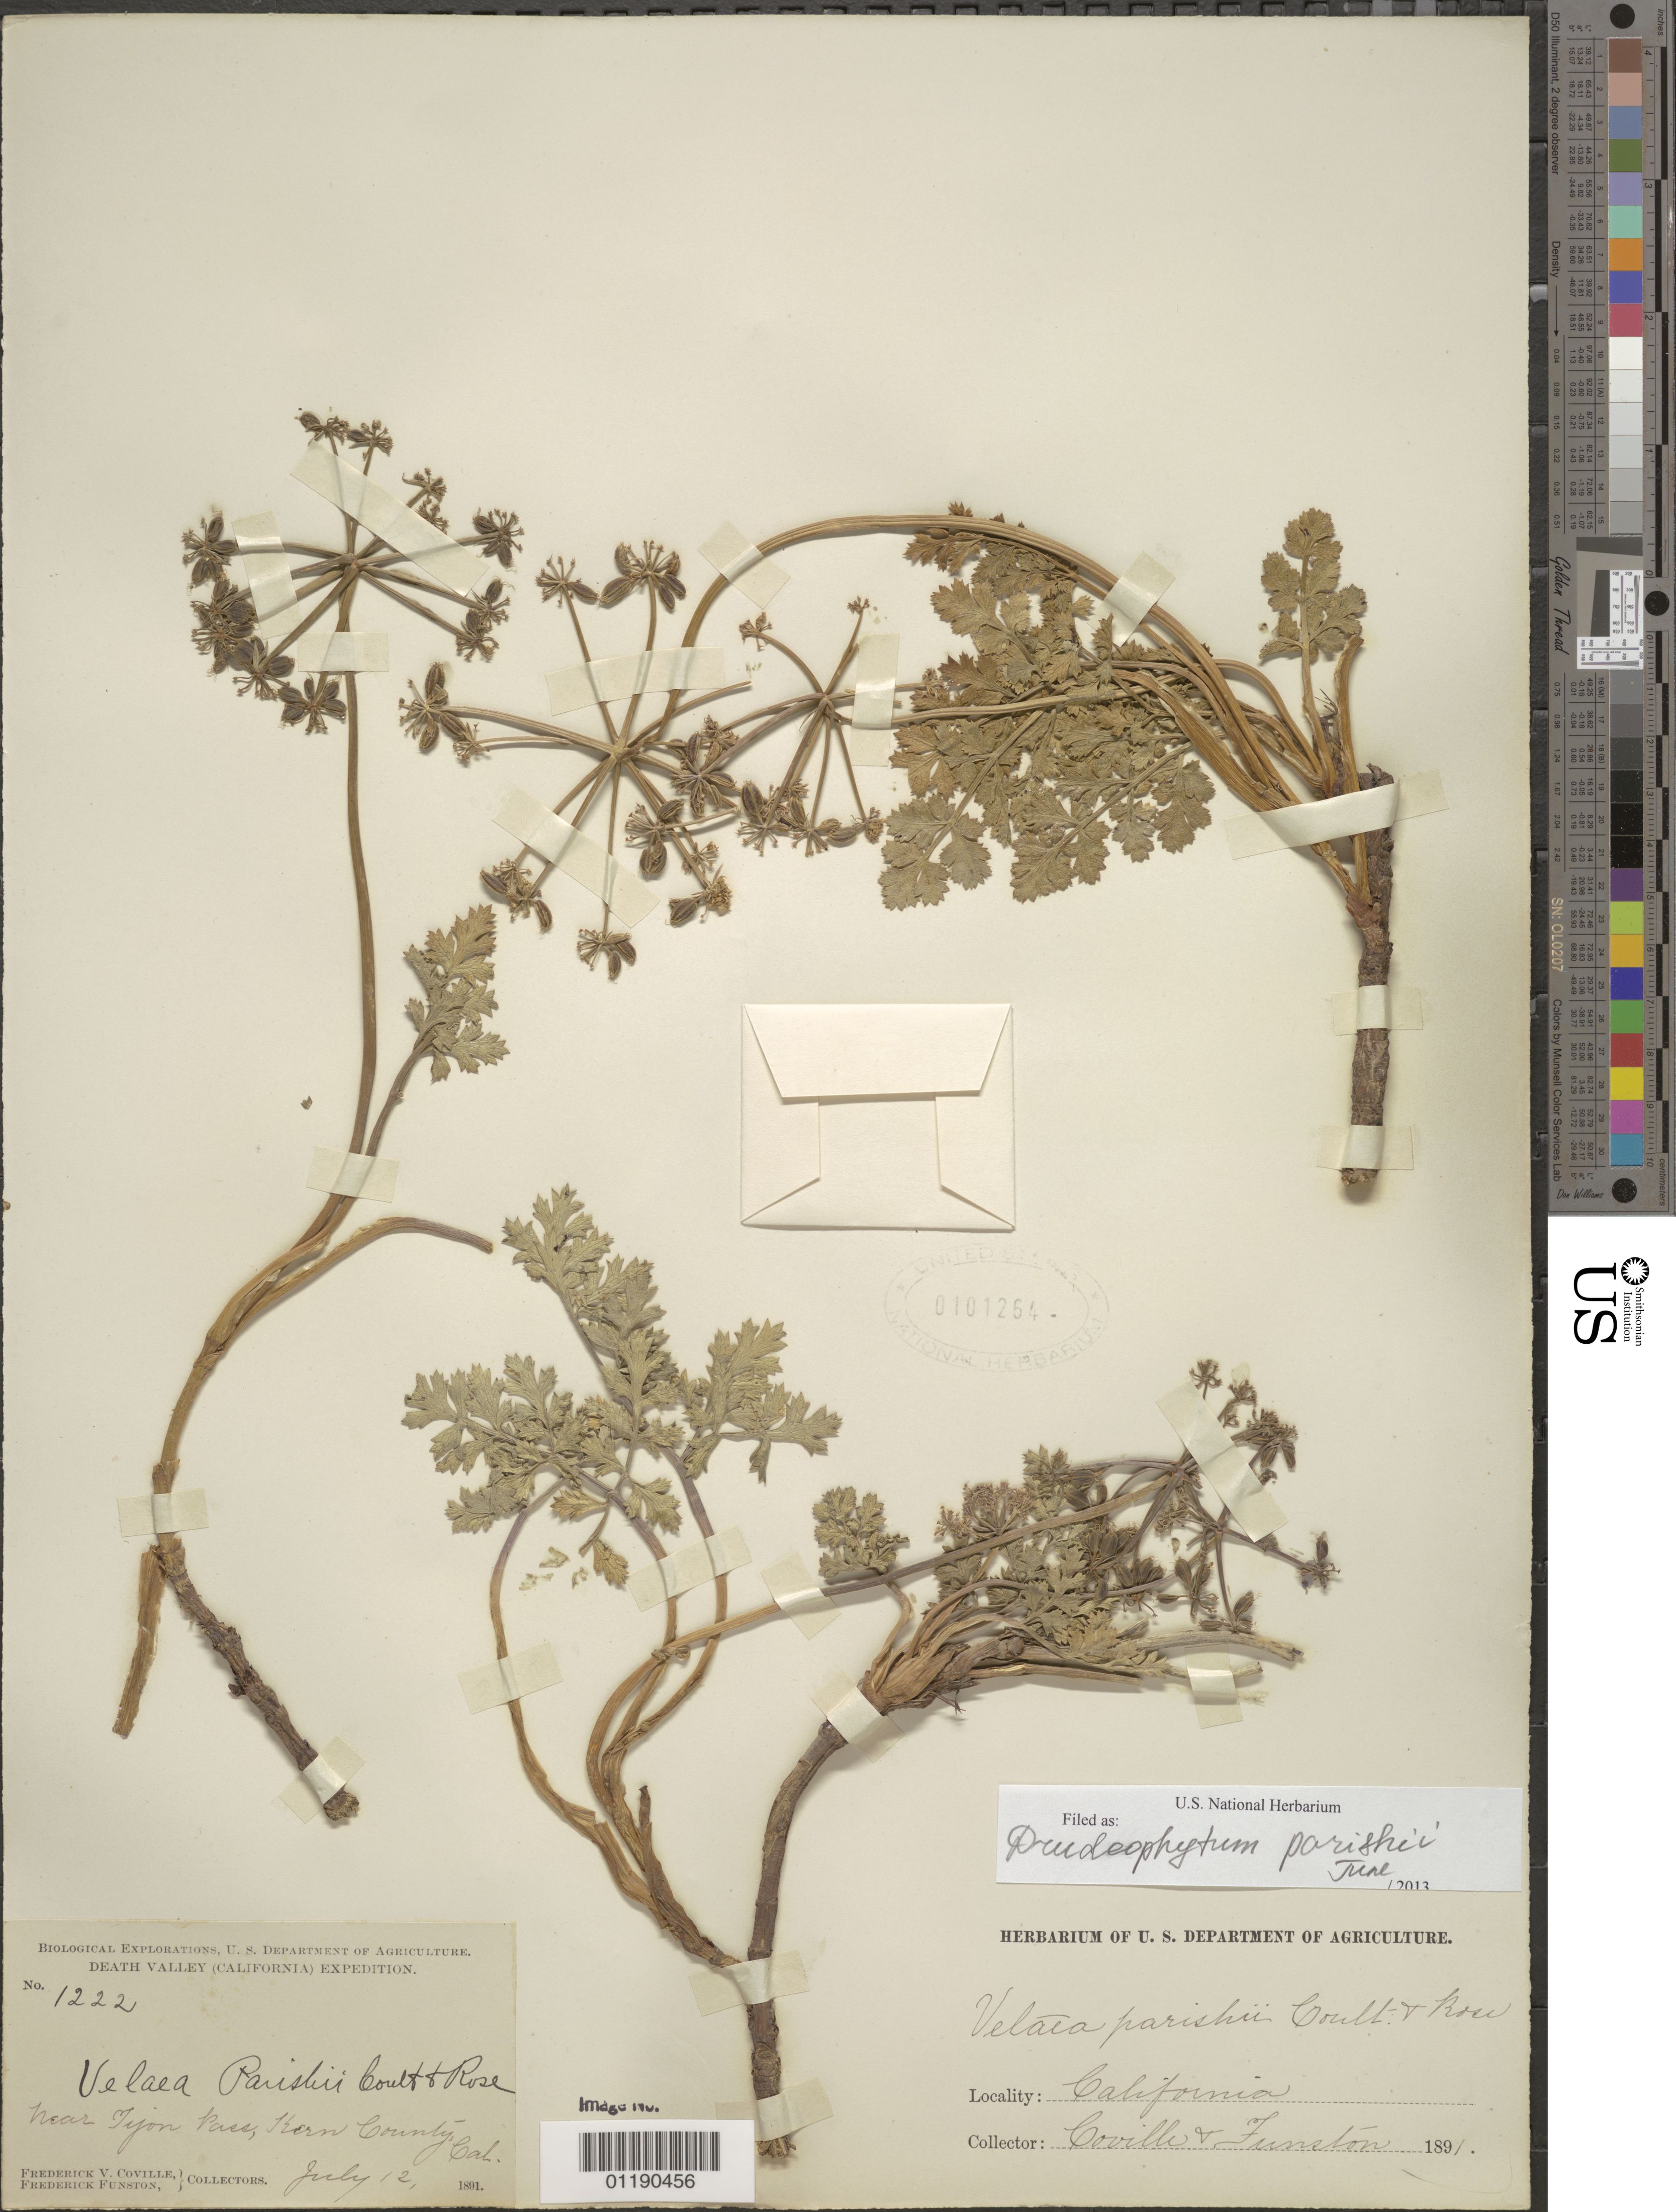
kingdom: Plantae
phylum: Tracheophyta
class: Magnoliopsida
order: Apiales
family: Apiaceae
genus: Drudeophytum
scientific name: Drudeophytum parishii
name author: (J.M. Coult. & Rose) J.M. Coult. & Rose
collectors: F. V. Coville & F. Funston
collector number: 1222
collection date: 1891-07-12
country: United States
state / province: California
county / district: Kern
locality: near Tejon Pass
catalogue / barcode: US 101264